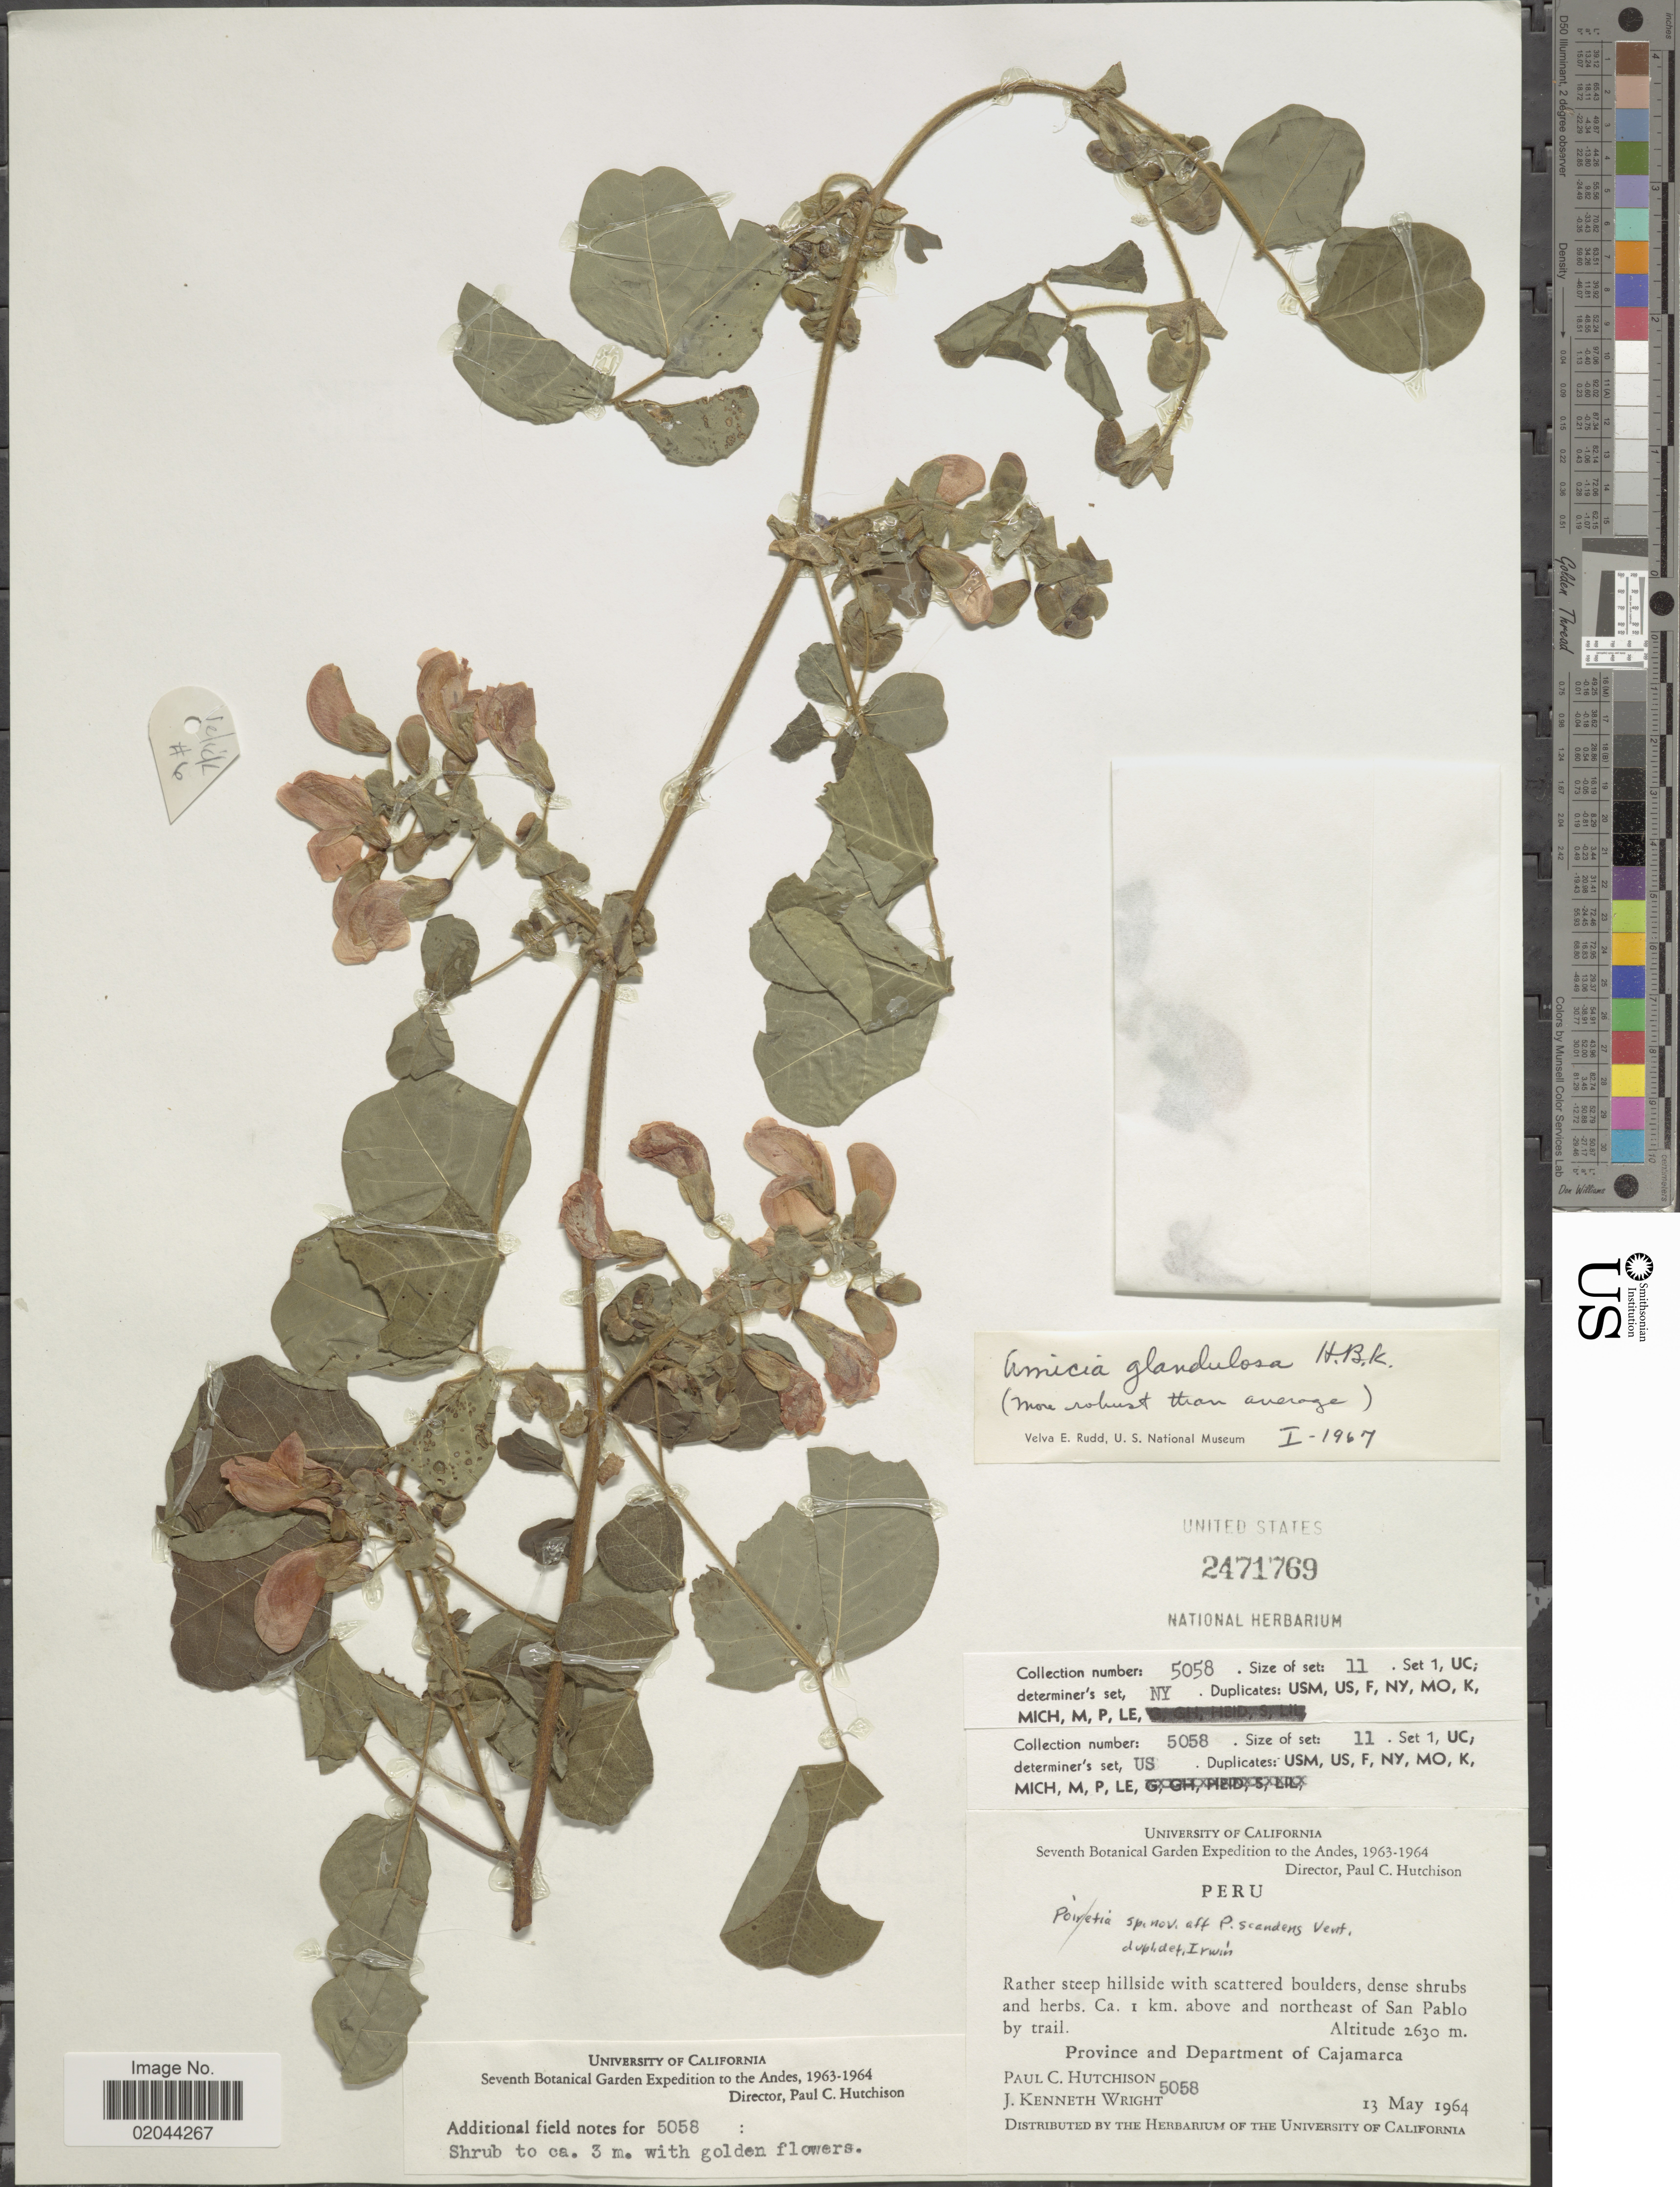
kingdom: Plantae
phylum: Tracheophyta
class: Magnoliopsida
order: Fabales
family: Fabaceae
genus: Amicia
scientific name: Amicia glandulosa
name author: Kunth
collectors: P. C. Hutchison & J. K. Wright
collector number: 5058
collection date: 1964-05-13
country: Peru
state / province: Cajamarca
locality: Ca. 1 km above and northeast of San Pablo by trail, Province and Department of Cajamarca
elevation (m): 2630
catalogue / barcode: US 2471769